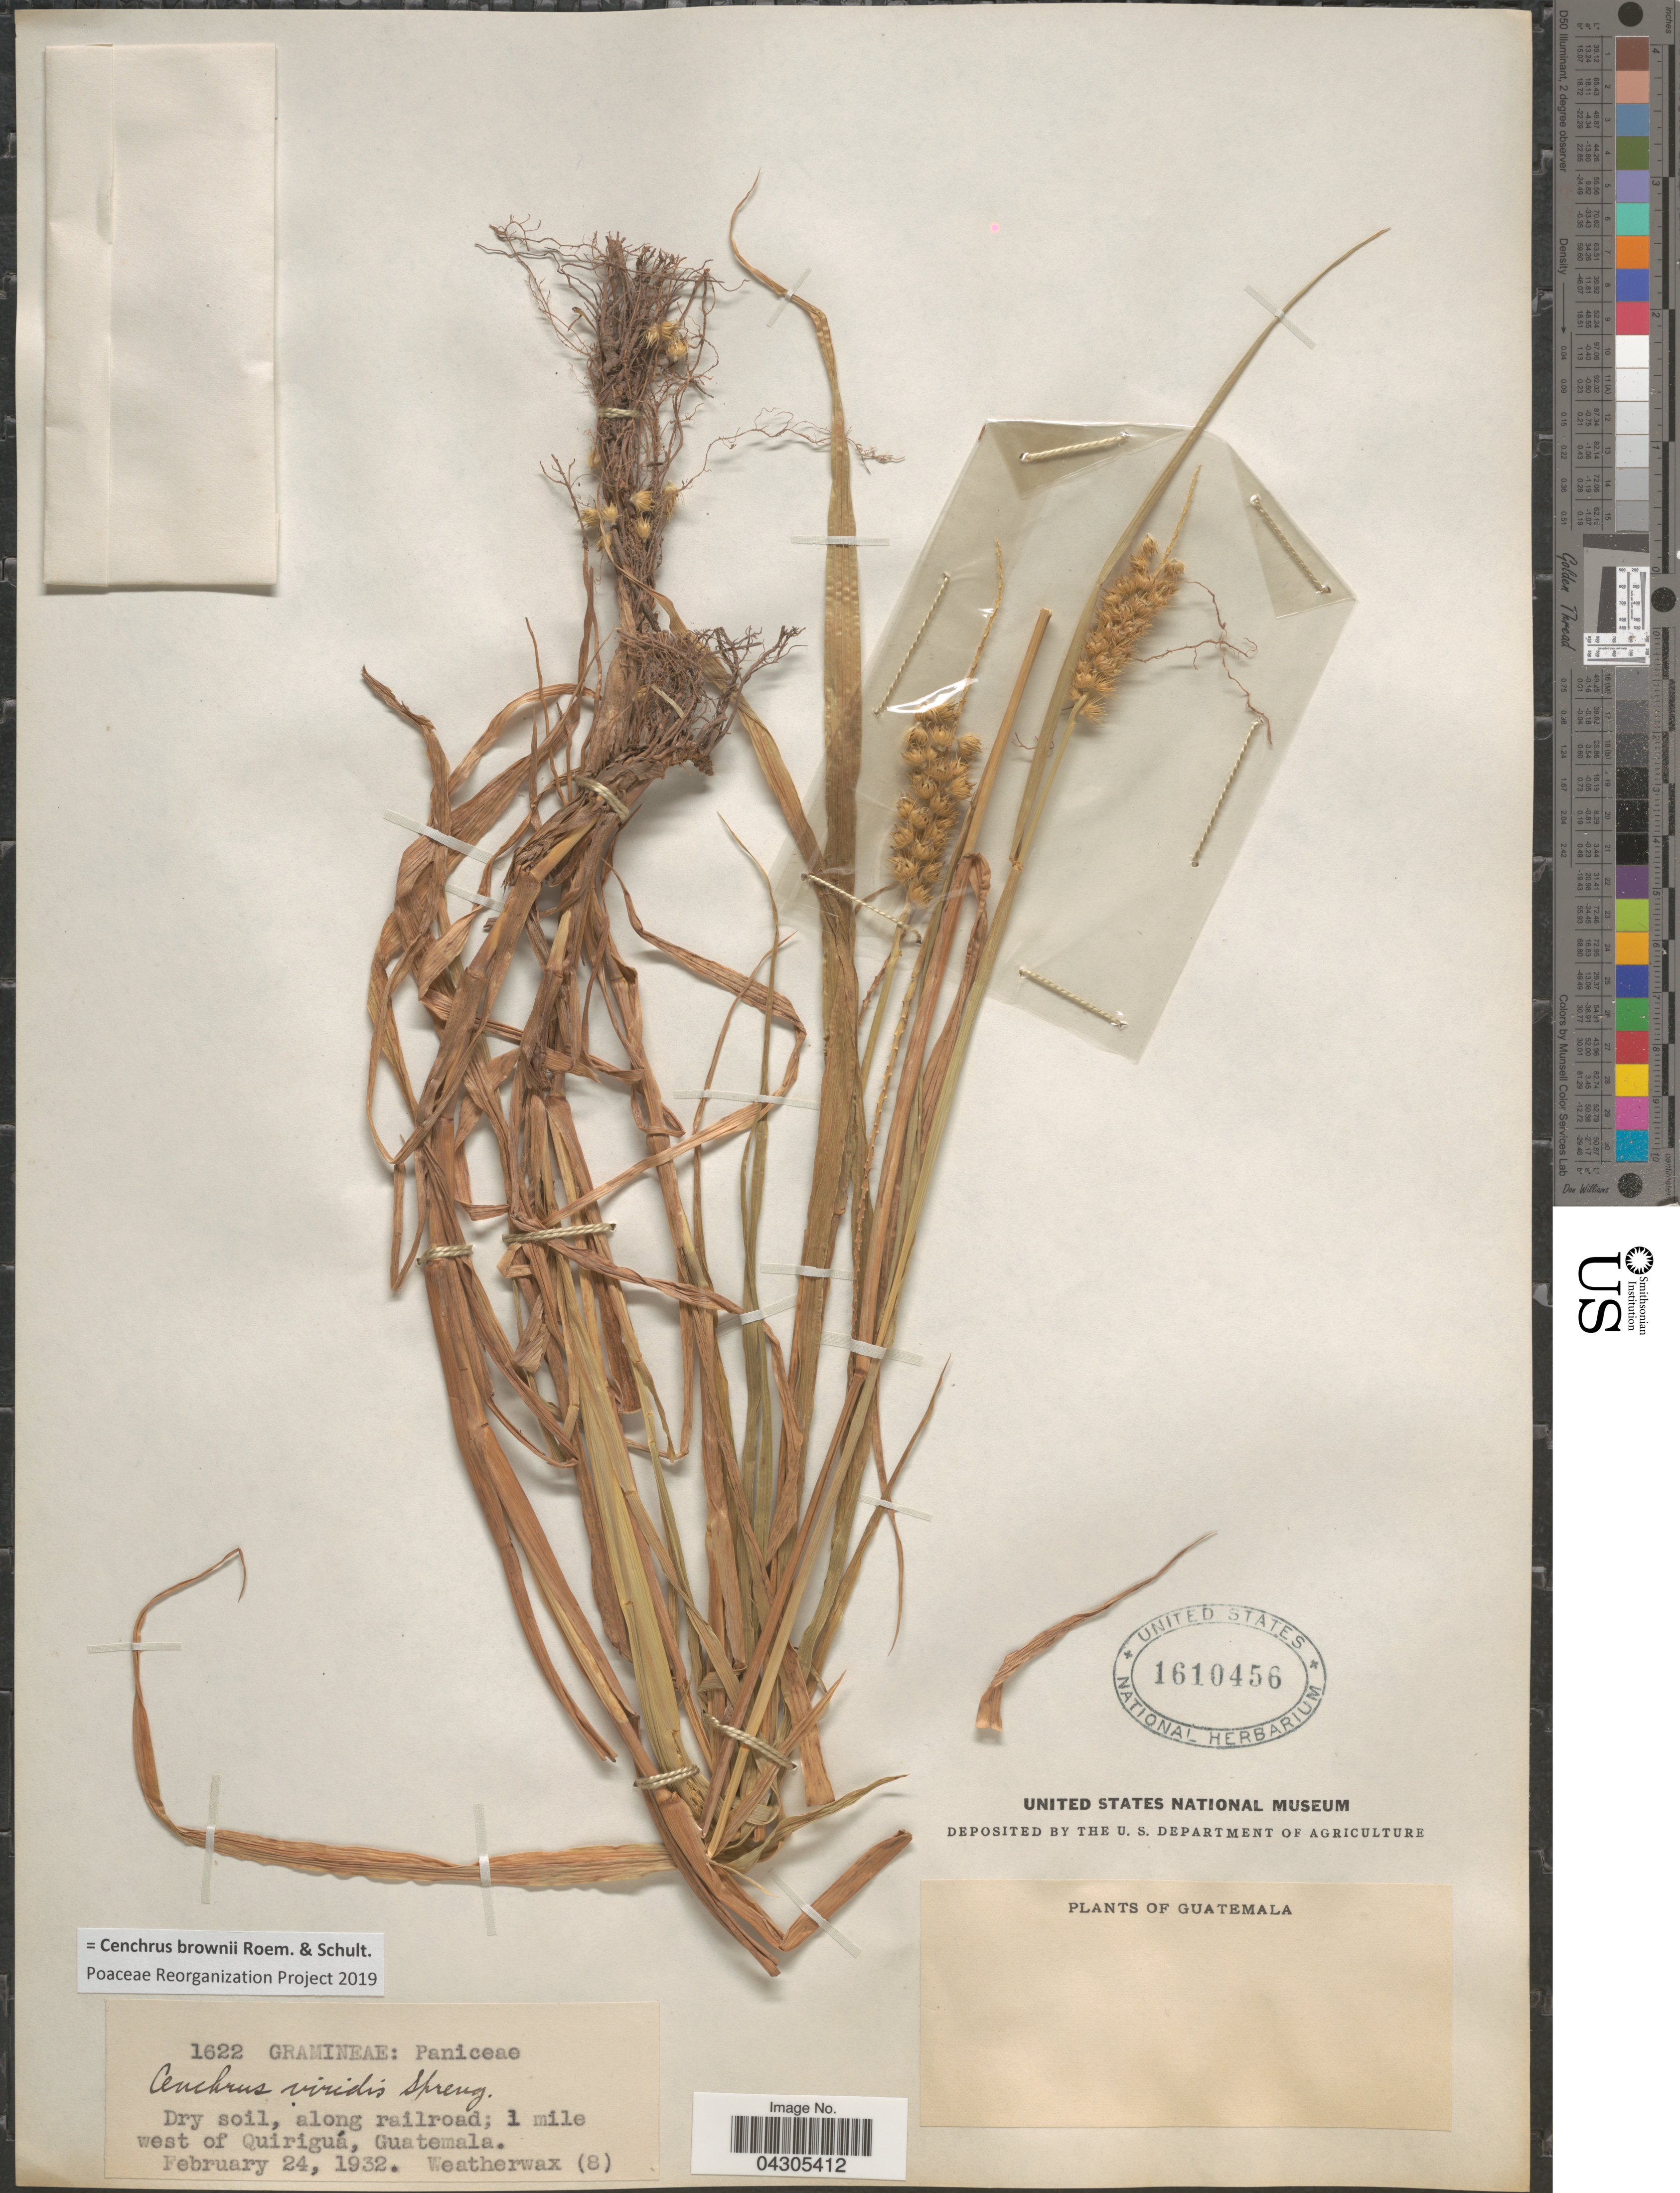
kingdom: Plantae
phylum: Tracheophyta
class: Liliopsida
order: Poales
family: Poaceae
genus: Cenchrus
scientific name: Cenchrus brownii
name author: Roem. & Schult.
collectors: -. Weatherwax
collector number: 8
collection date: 1932-02-24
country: Guatemala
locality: Dry soil, along railroad; 1 mile west of Quiriguá.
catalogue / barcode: US 1610456